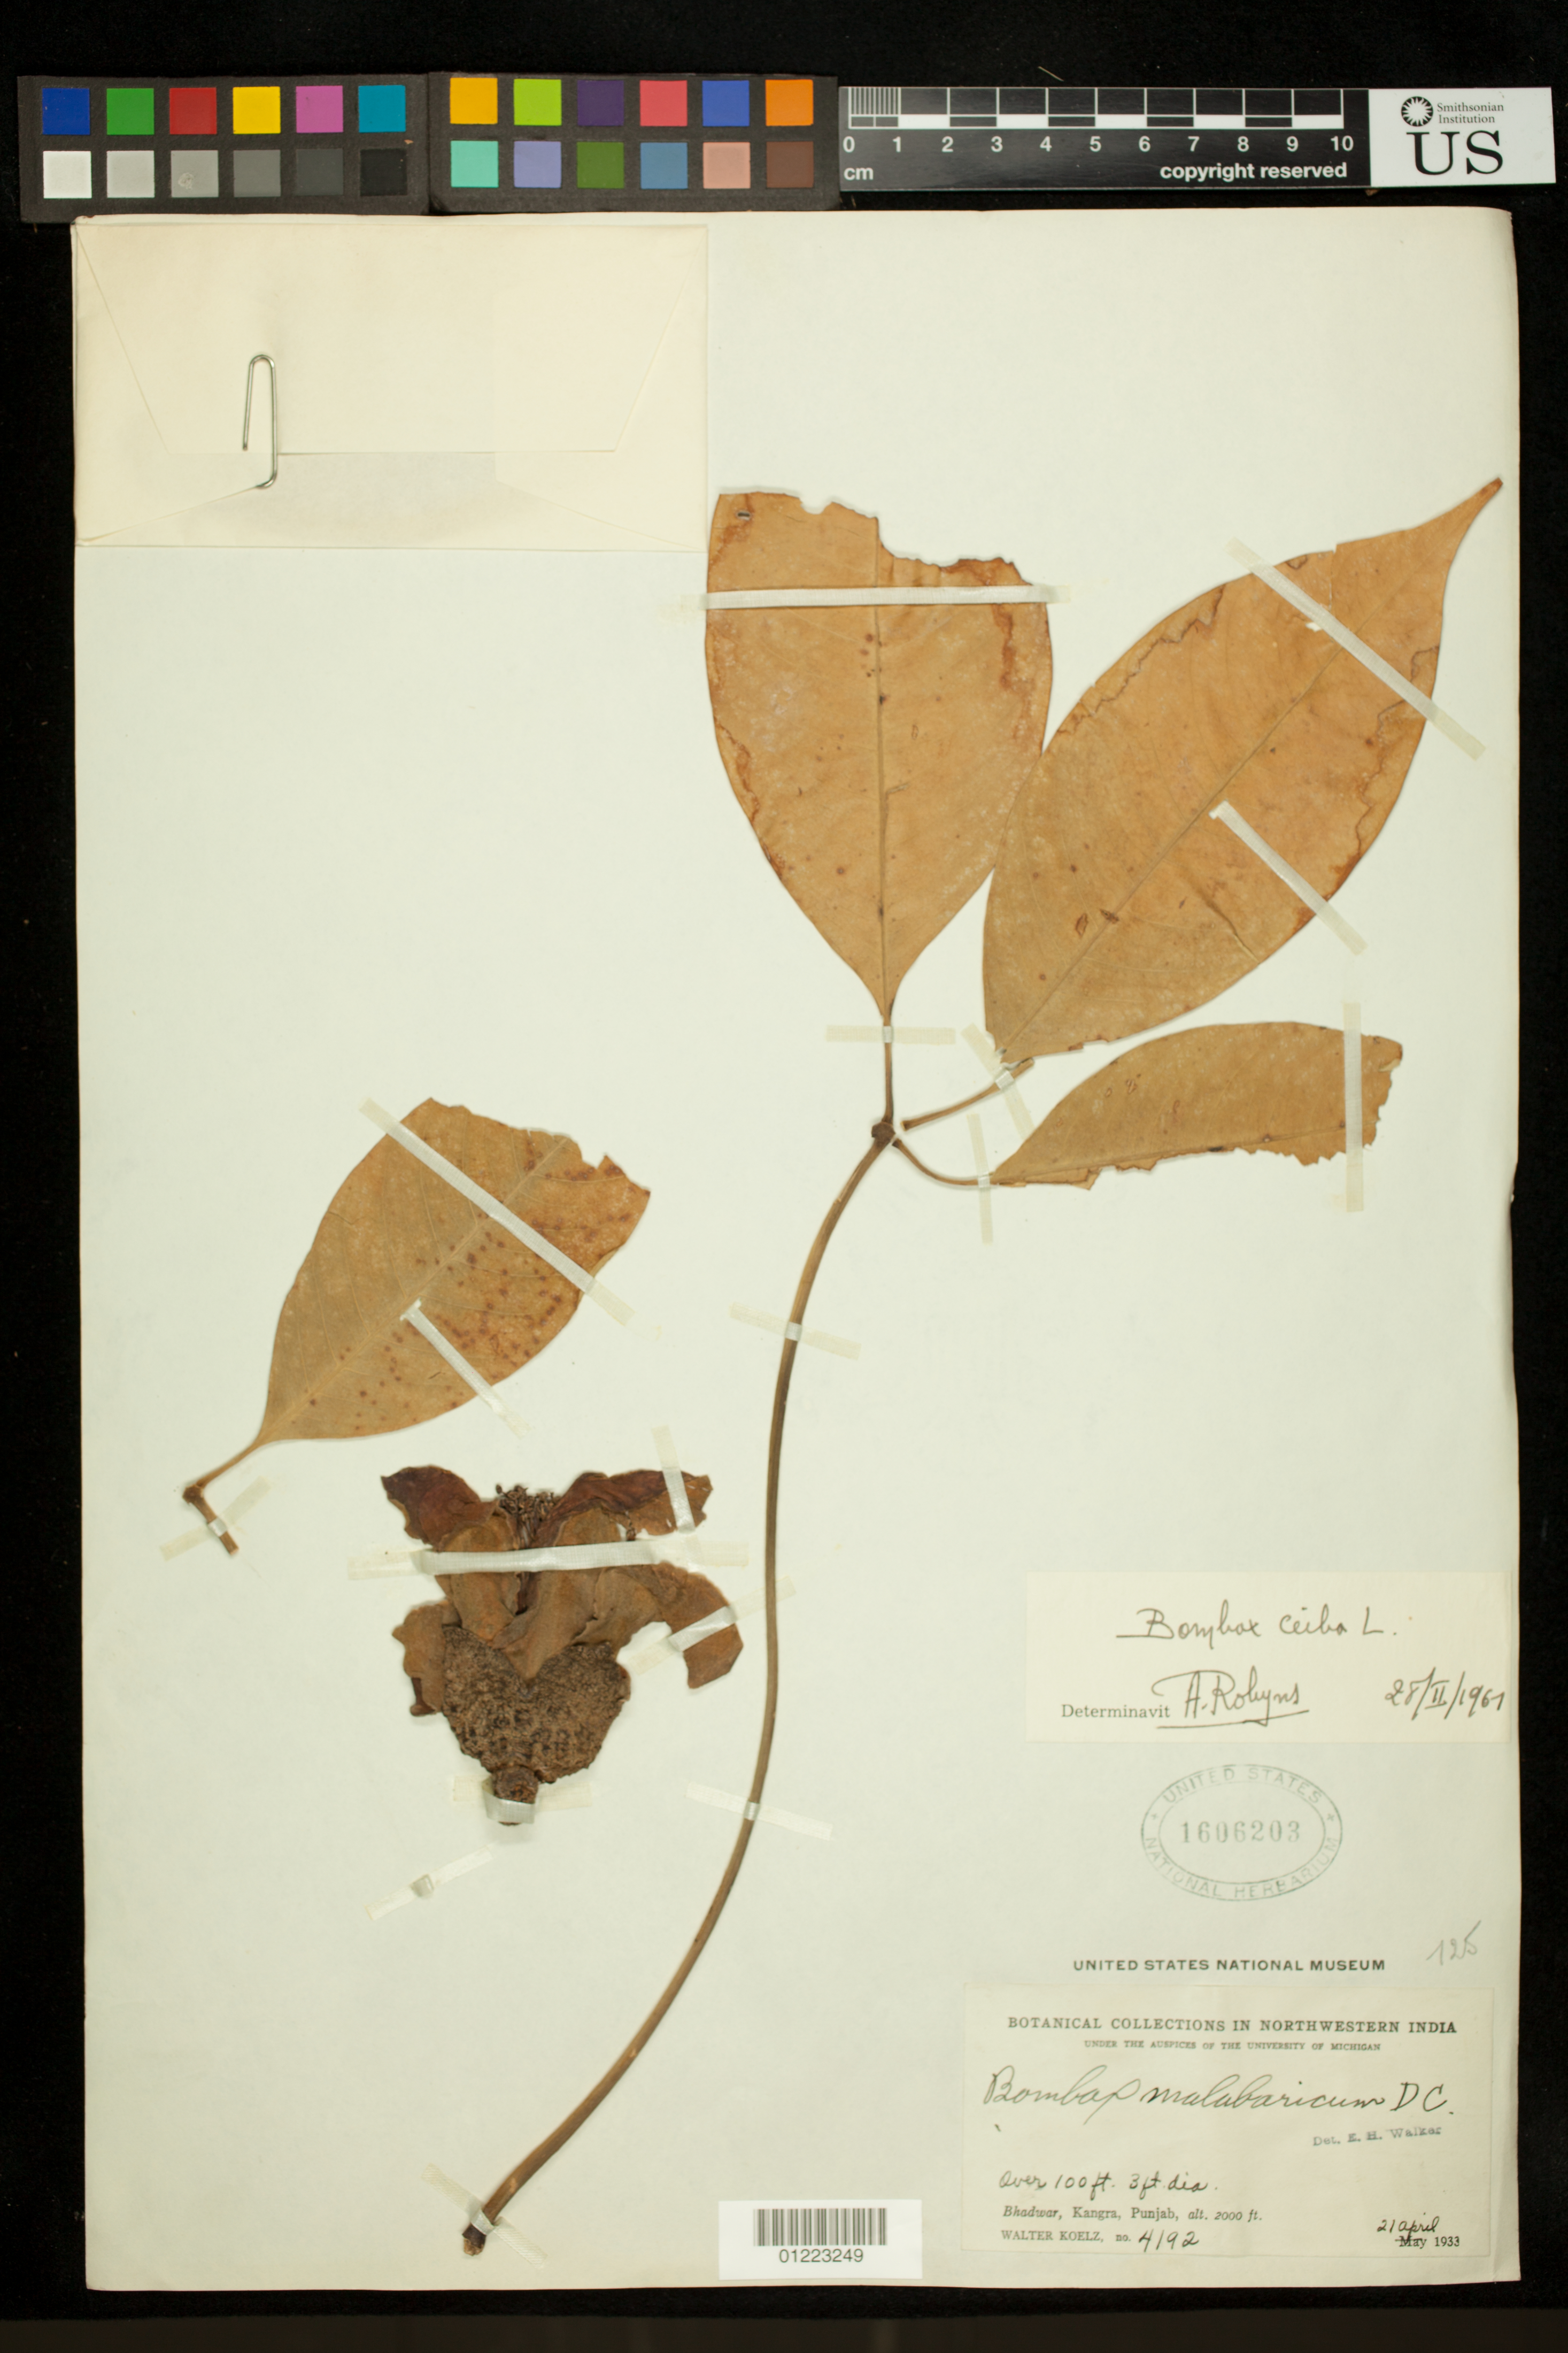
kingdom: Plantae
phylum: Tracheophyta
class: Magnoliopsida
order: Malvales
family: Malvaceae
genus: Bombax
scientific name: Bombax ceiba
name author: L.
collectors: W. N. Koelz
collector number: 4192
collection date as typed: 4/21/1933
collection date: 1933-04-21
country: India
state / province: Madhya Pradesh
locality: Bhadwar, Kangra, Punjab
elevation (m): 610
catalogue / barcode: US 1606203